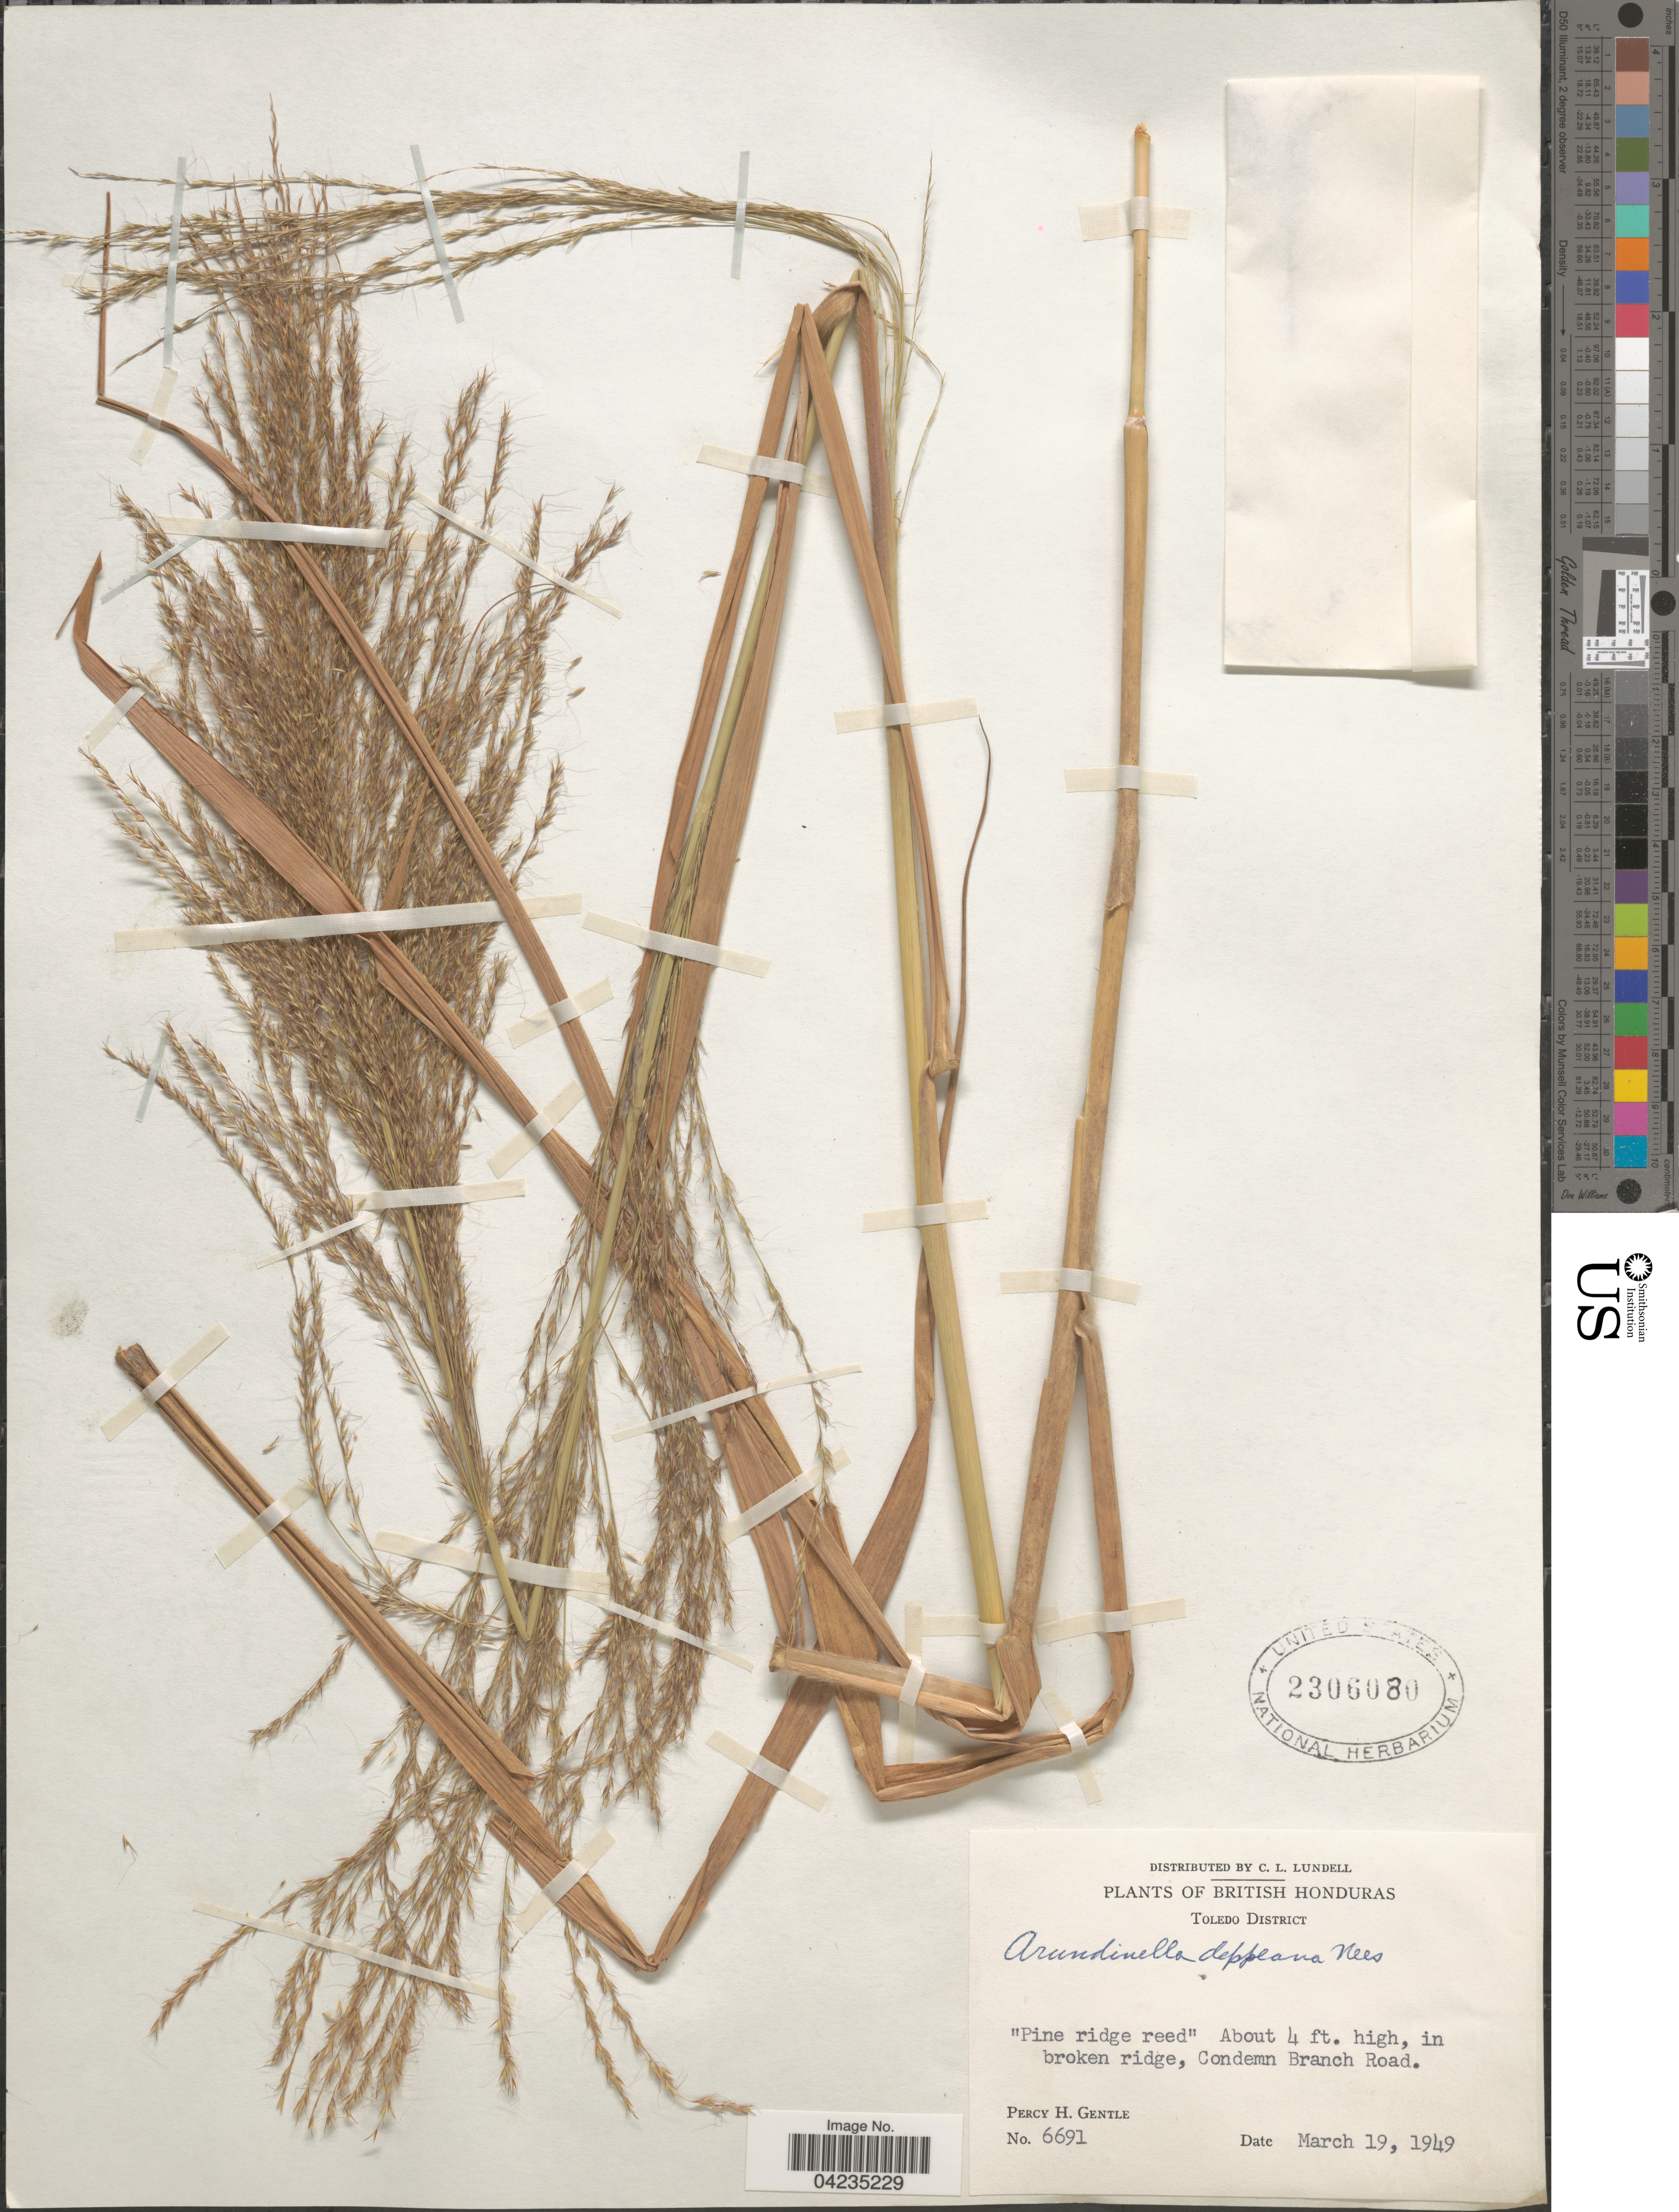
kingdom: Plantae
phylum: Tracheophyta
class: Liliopsida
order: Poales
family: Poaceae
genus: Arundinella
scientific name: Arundinella deppeana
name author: Nees ex Steud.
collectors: P. H. Gentle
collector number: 6691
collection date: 1949-03-19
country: Belize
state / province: Toledo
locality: British Honduras. Toledo District. In broken ridge, Condemn Branch Road.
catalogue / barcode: US 2306080